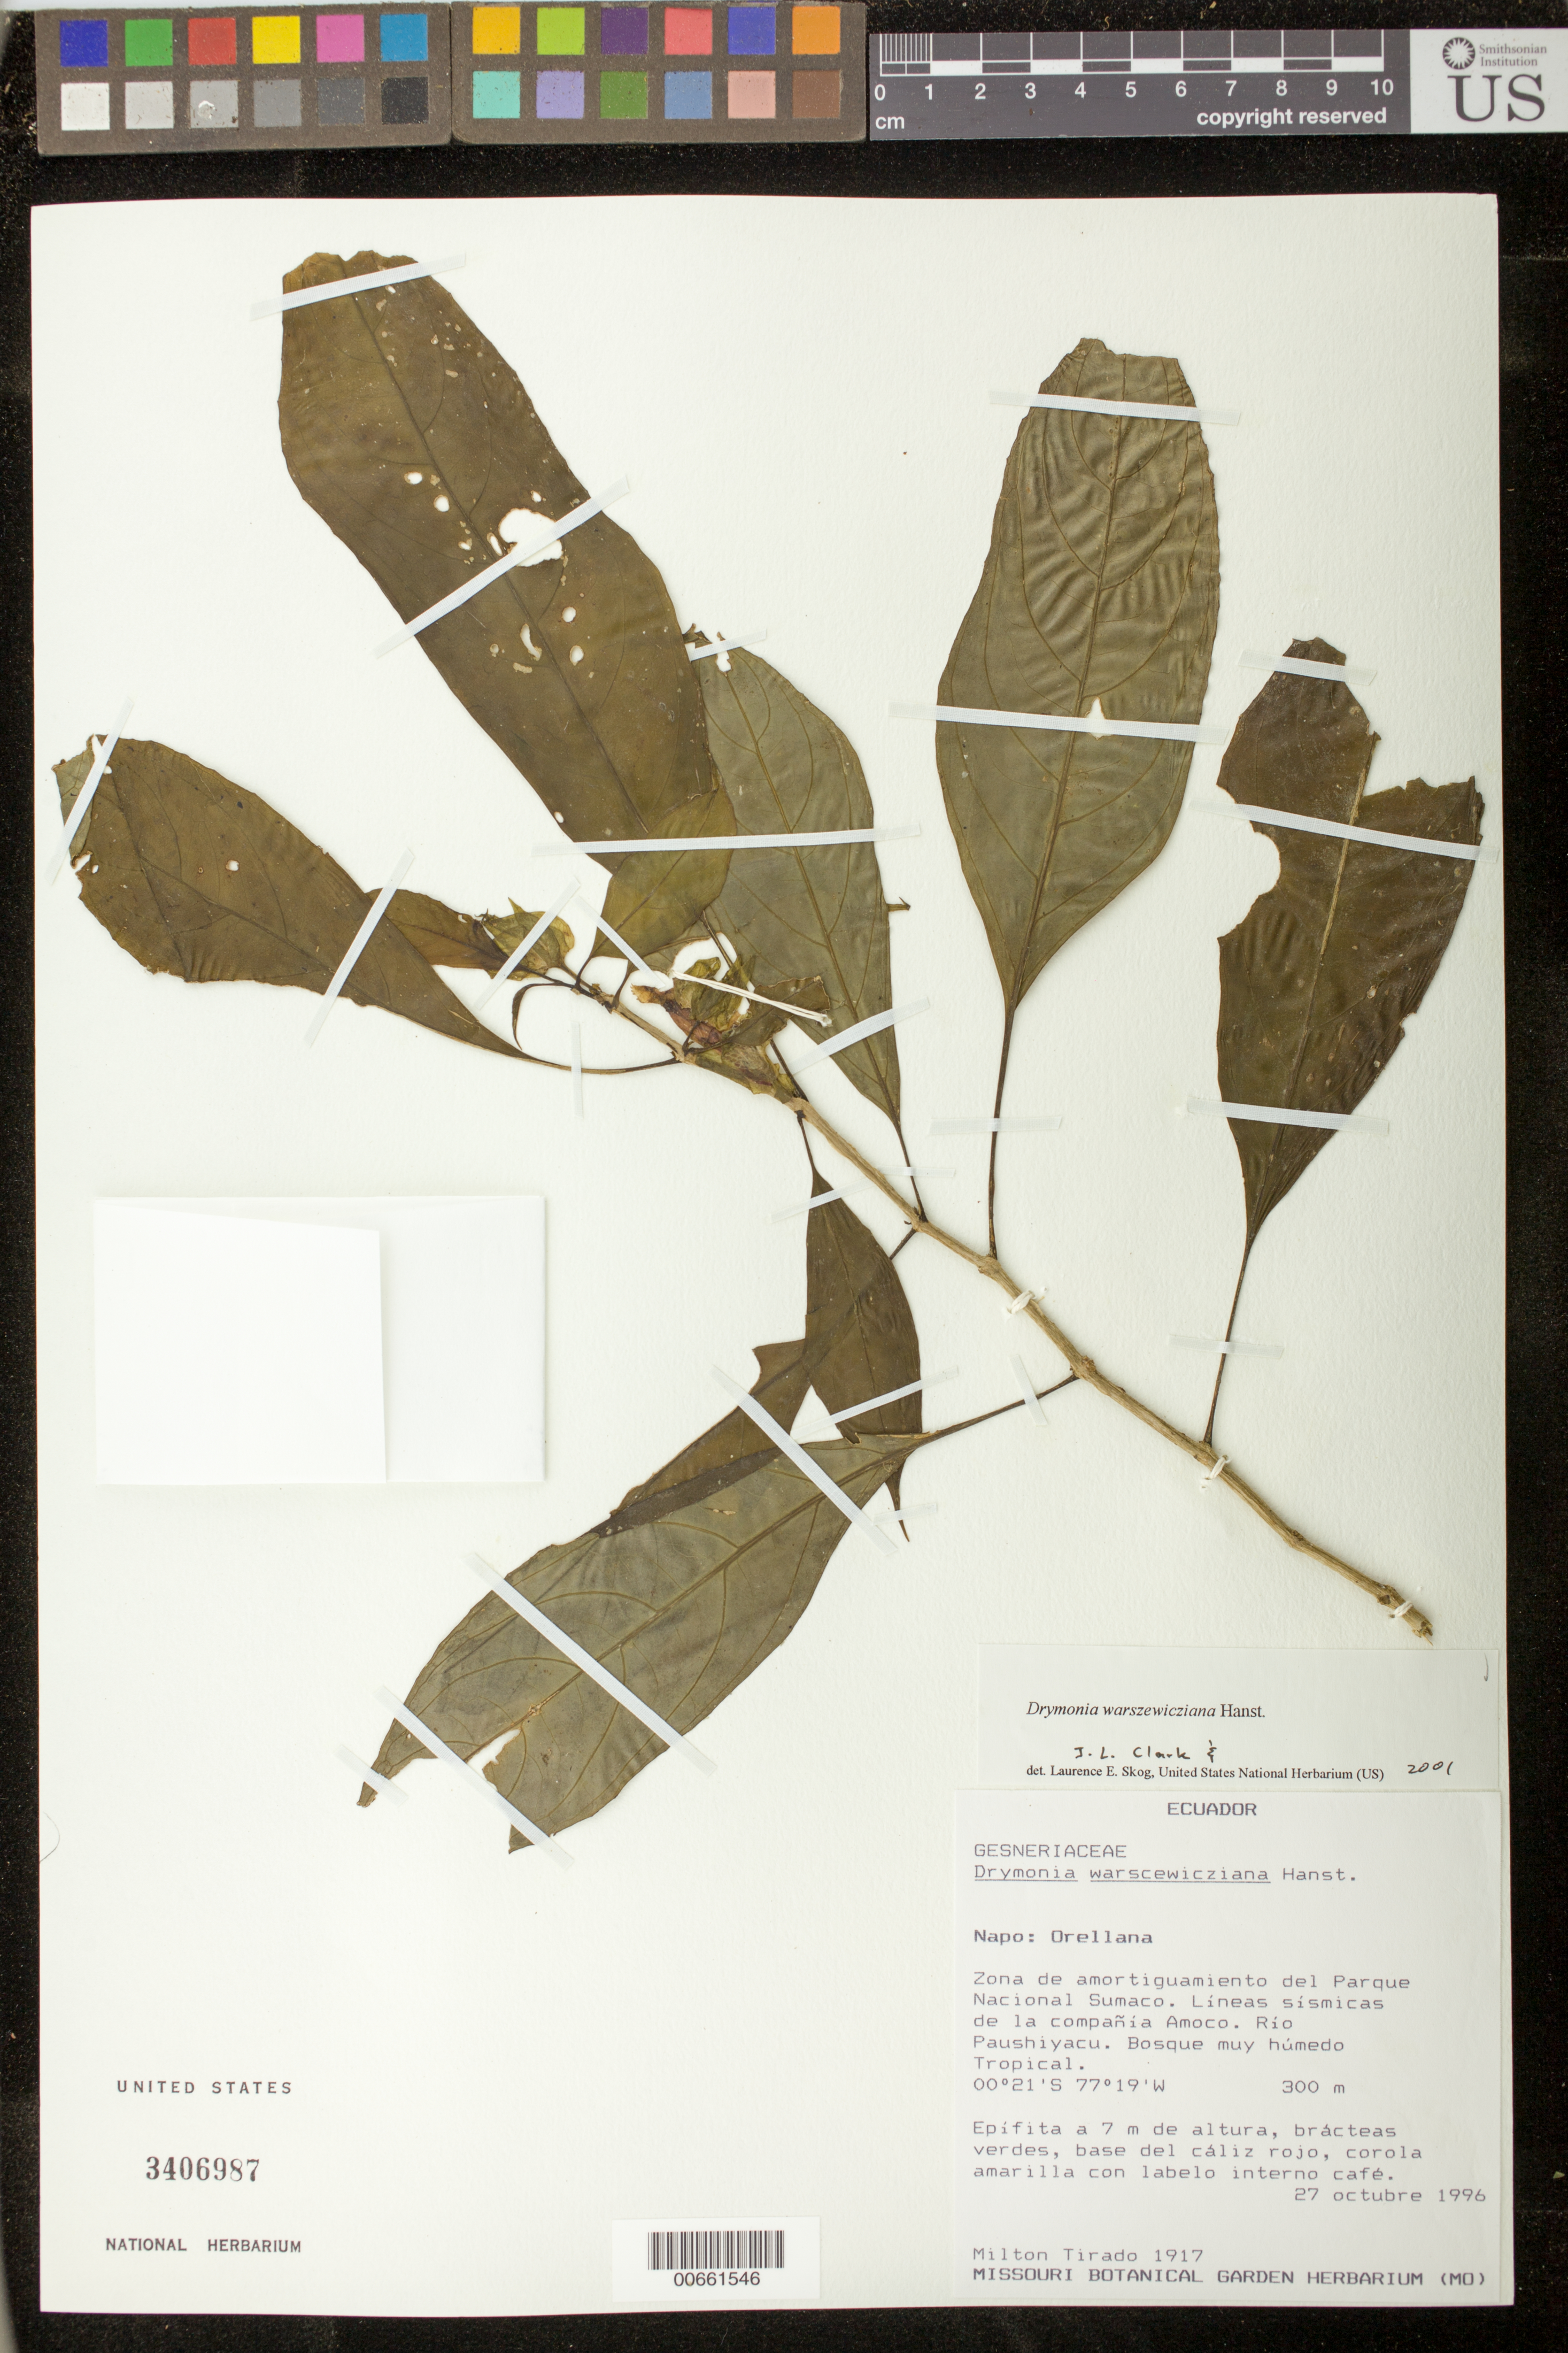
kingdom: Plantae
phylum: Tracheophyta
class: Magnoliopsida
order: Lamiales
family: Gesneriaceae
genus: Drymonia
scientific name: Drymonia warszewicziana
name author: Hanst.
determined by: Clark, J. L.; Skog, Laurence E.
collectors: M. Tirado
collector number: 1917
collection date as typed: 27 Oct 1996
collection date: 1996-10-27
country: Ecuador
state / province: Napo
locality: Orellana; Zona de amortiguamiento del Parque Nacional Sumaco, líneas sísmicas de la compañía Amoco, Río Paushiyacu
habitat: Bosque muy húmedo tropical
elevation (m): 300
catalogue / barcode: US 3406987